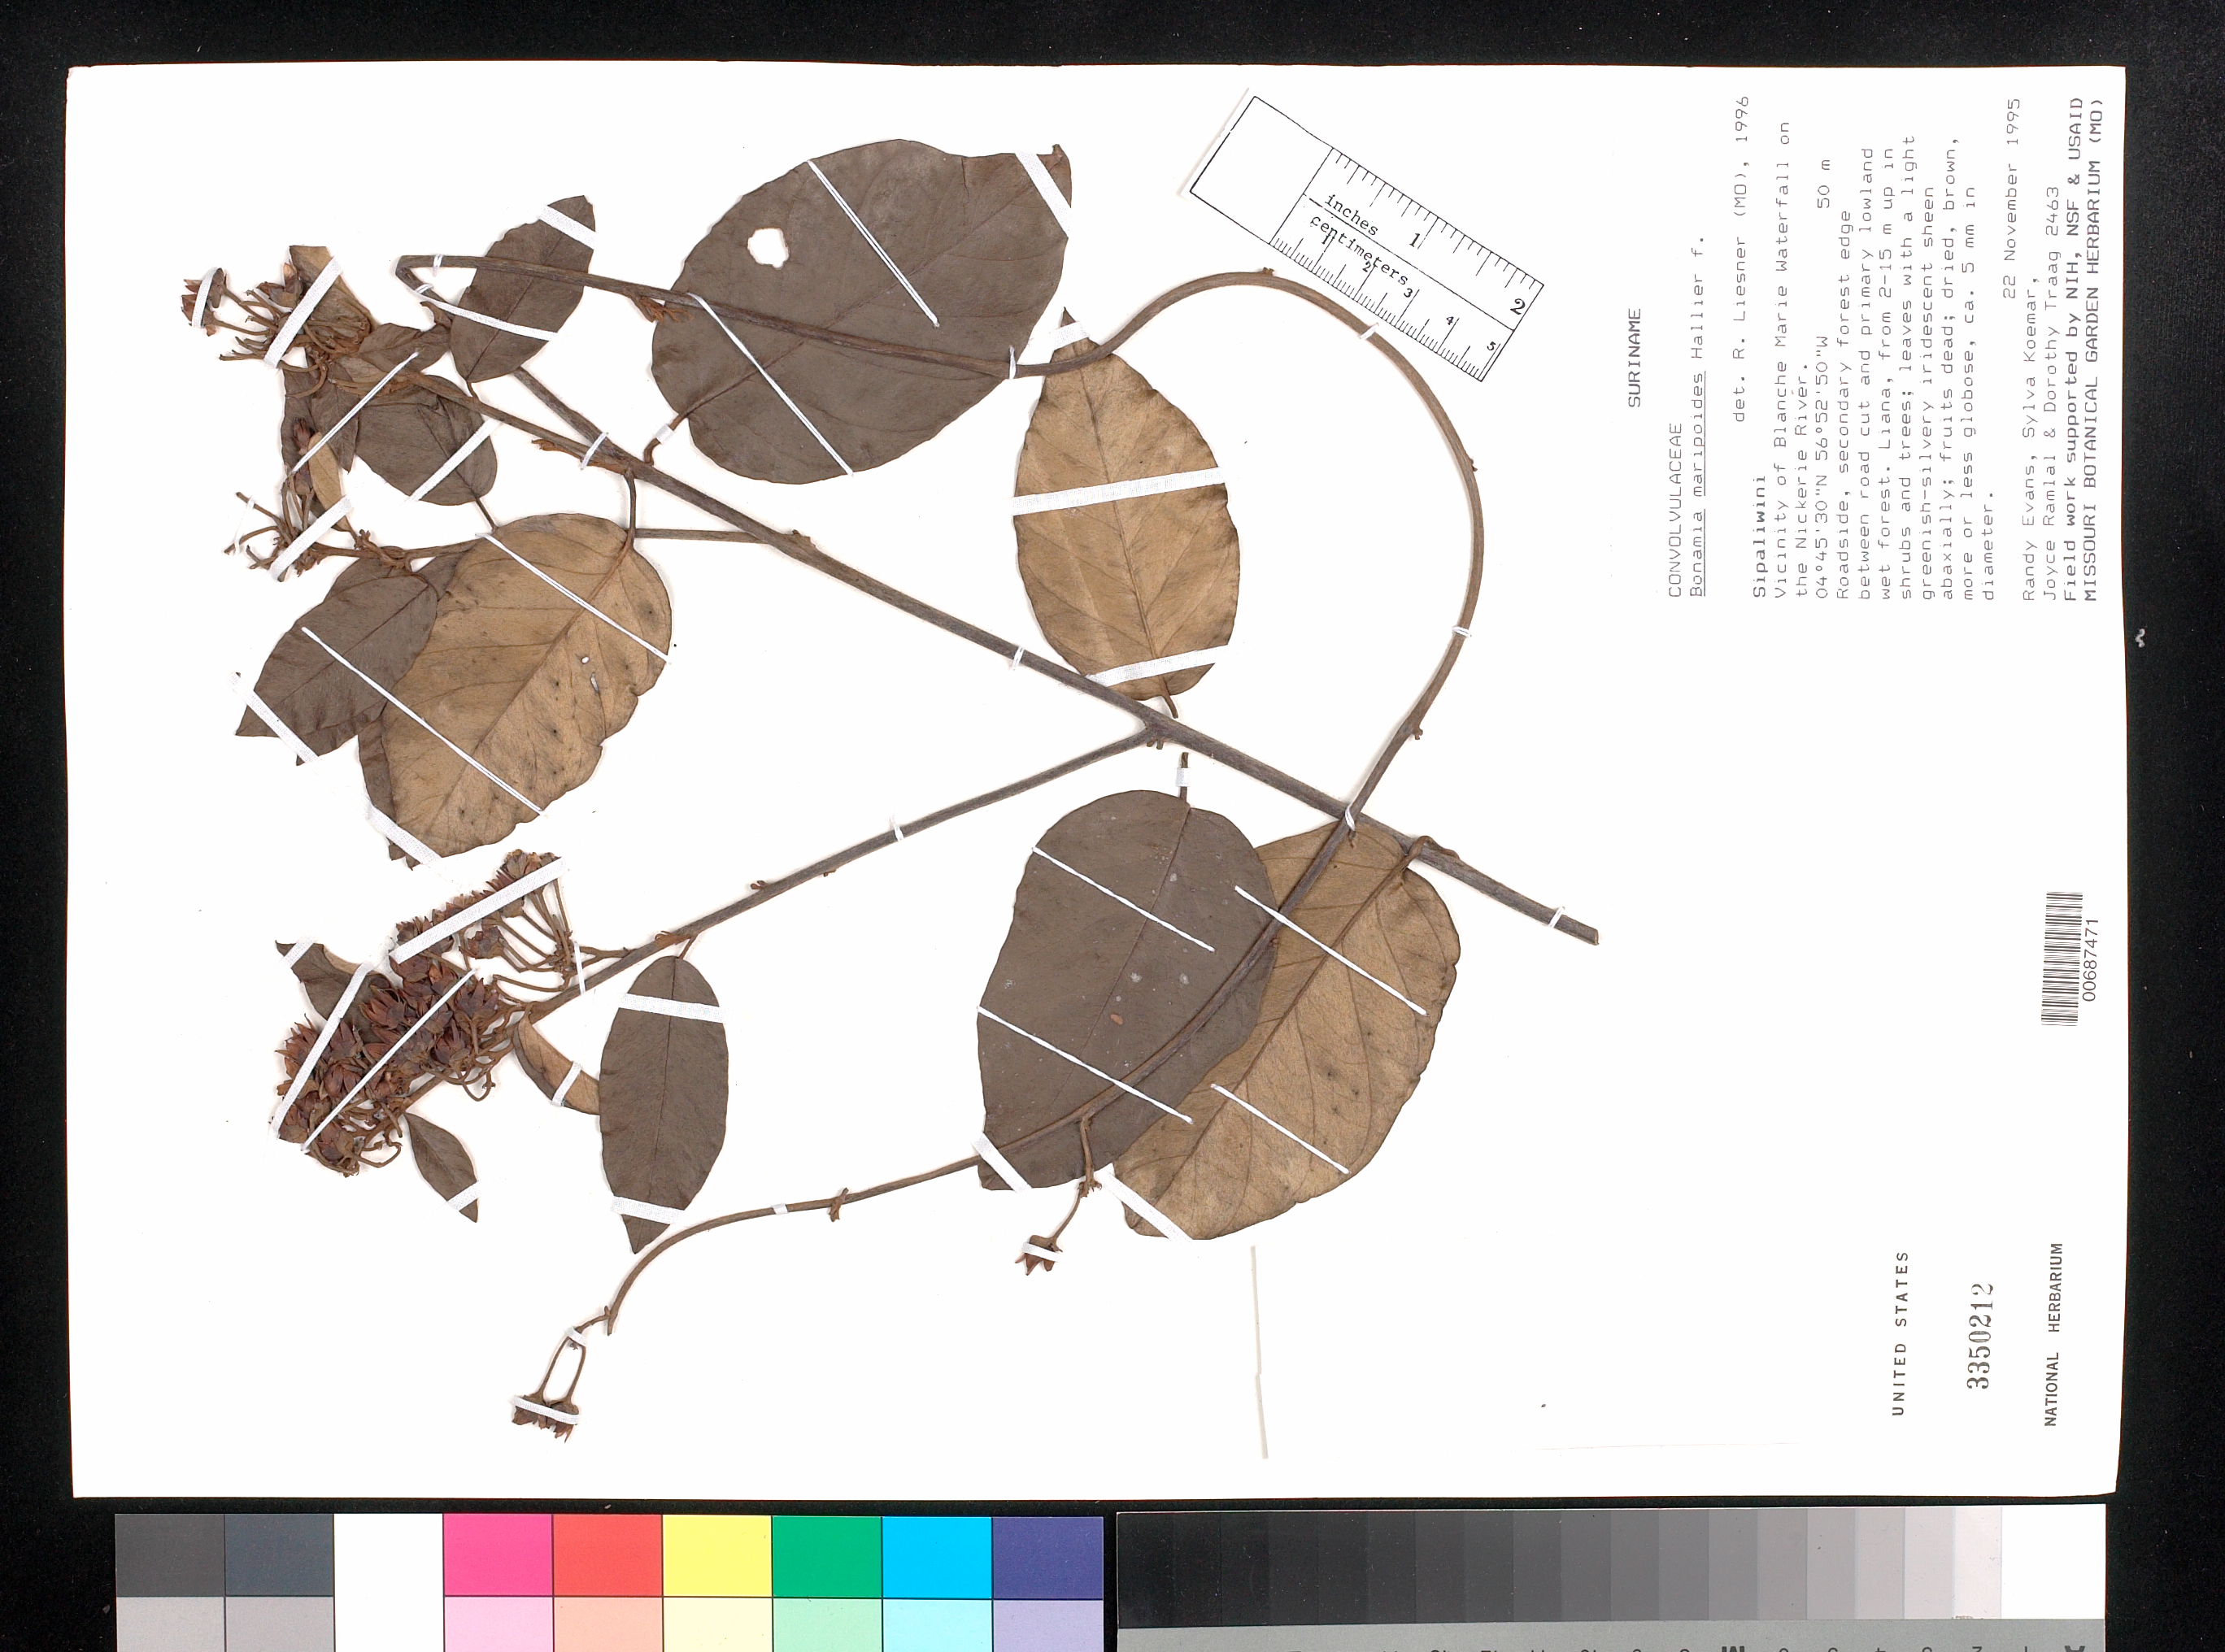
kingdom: Plantae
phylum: Tracheophyta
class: Magnoliopsida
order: Solanales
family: Convolvulaceae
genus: Bonamia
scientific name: Bonamia maripoides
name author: Hallier f.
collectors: R. Evans, S. Koemar, J. Ramlal & D. Traag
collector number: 2463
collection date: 1995-11-22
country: Suriname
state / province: Sipaliwini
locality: Vicinity of Blanche Marie Waterfall on the Nickerie River.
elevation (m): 50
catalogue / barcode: US 3350212